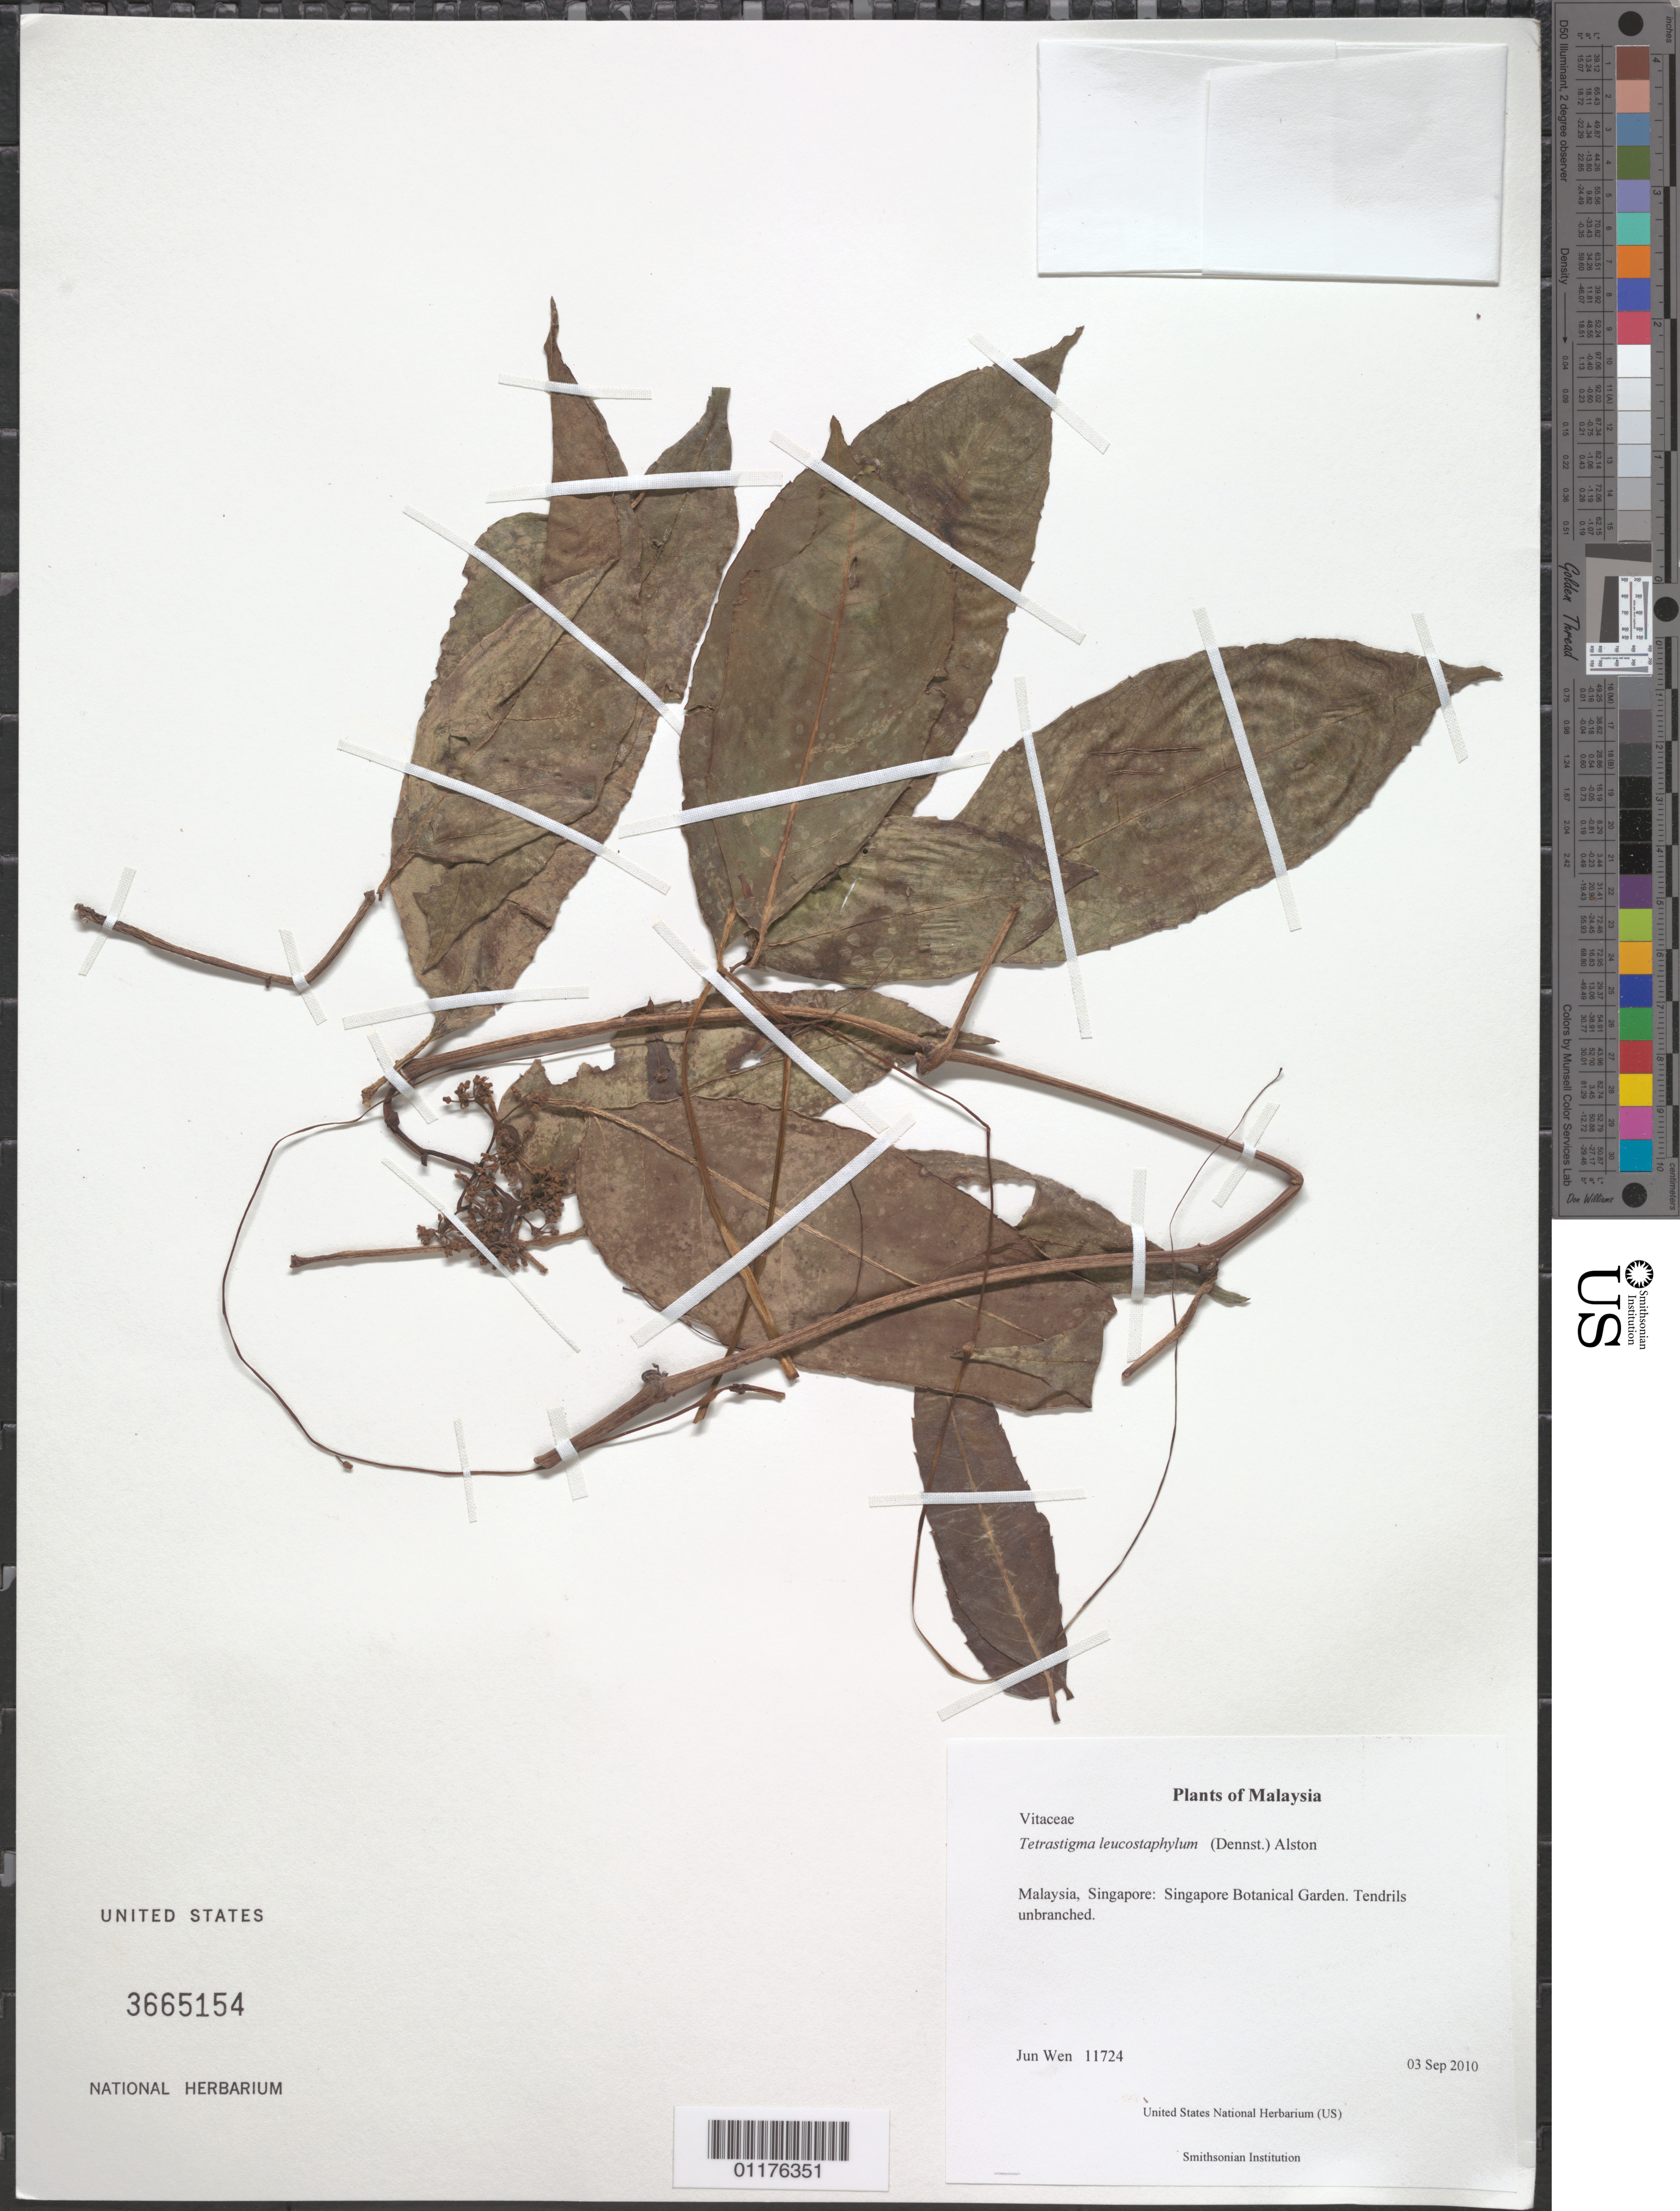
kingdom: Plantae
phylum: Tracheophyta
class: Magnoliopsida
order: Vitales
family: Vitaceae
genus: Tetrastigma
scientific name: Tetrastigma leucostaphylum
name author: (Dennst.) Alston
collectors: J. Wen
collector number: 11724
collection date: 2010-09-03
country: Malaysia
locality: Singapore: Singapore Botanical Garden.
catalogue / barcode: US 3665154